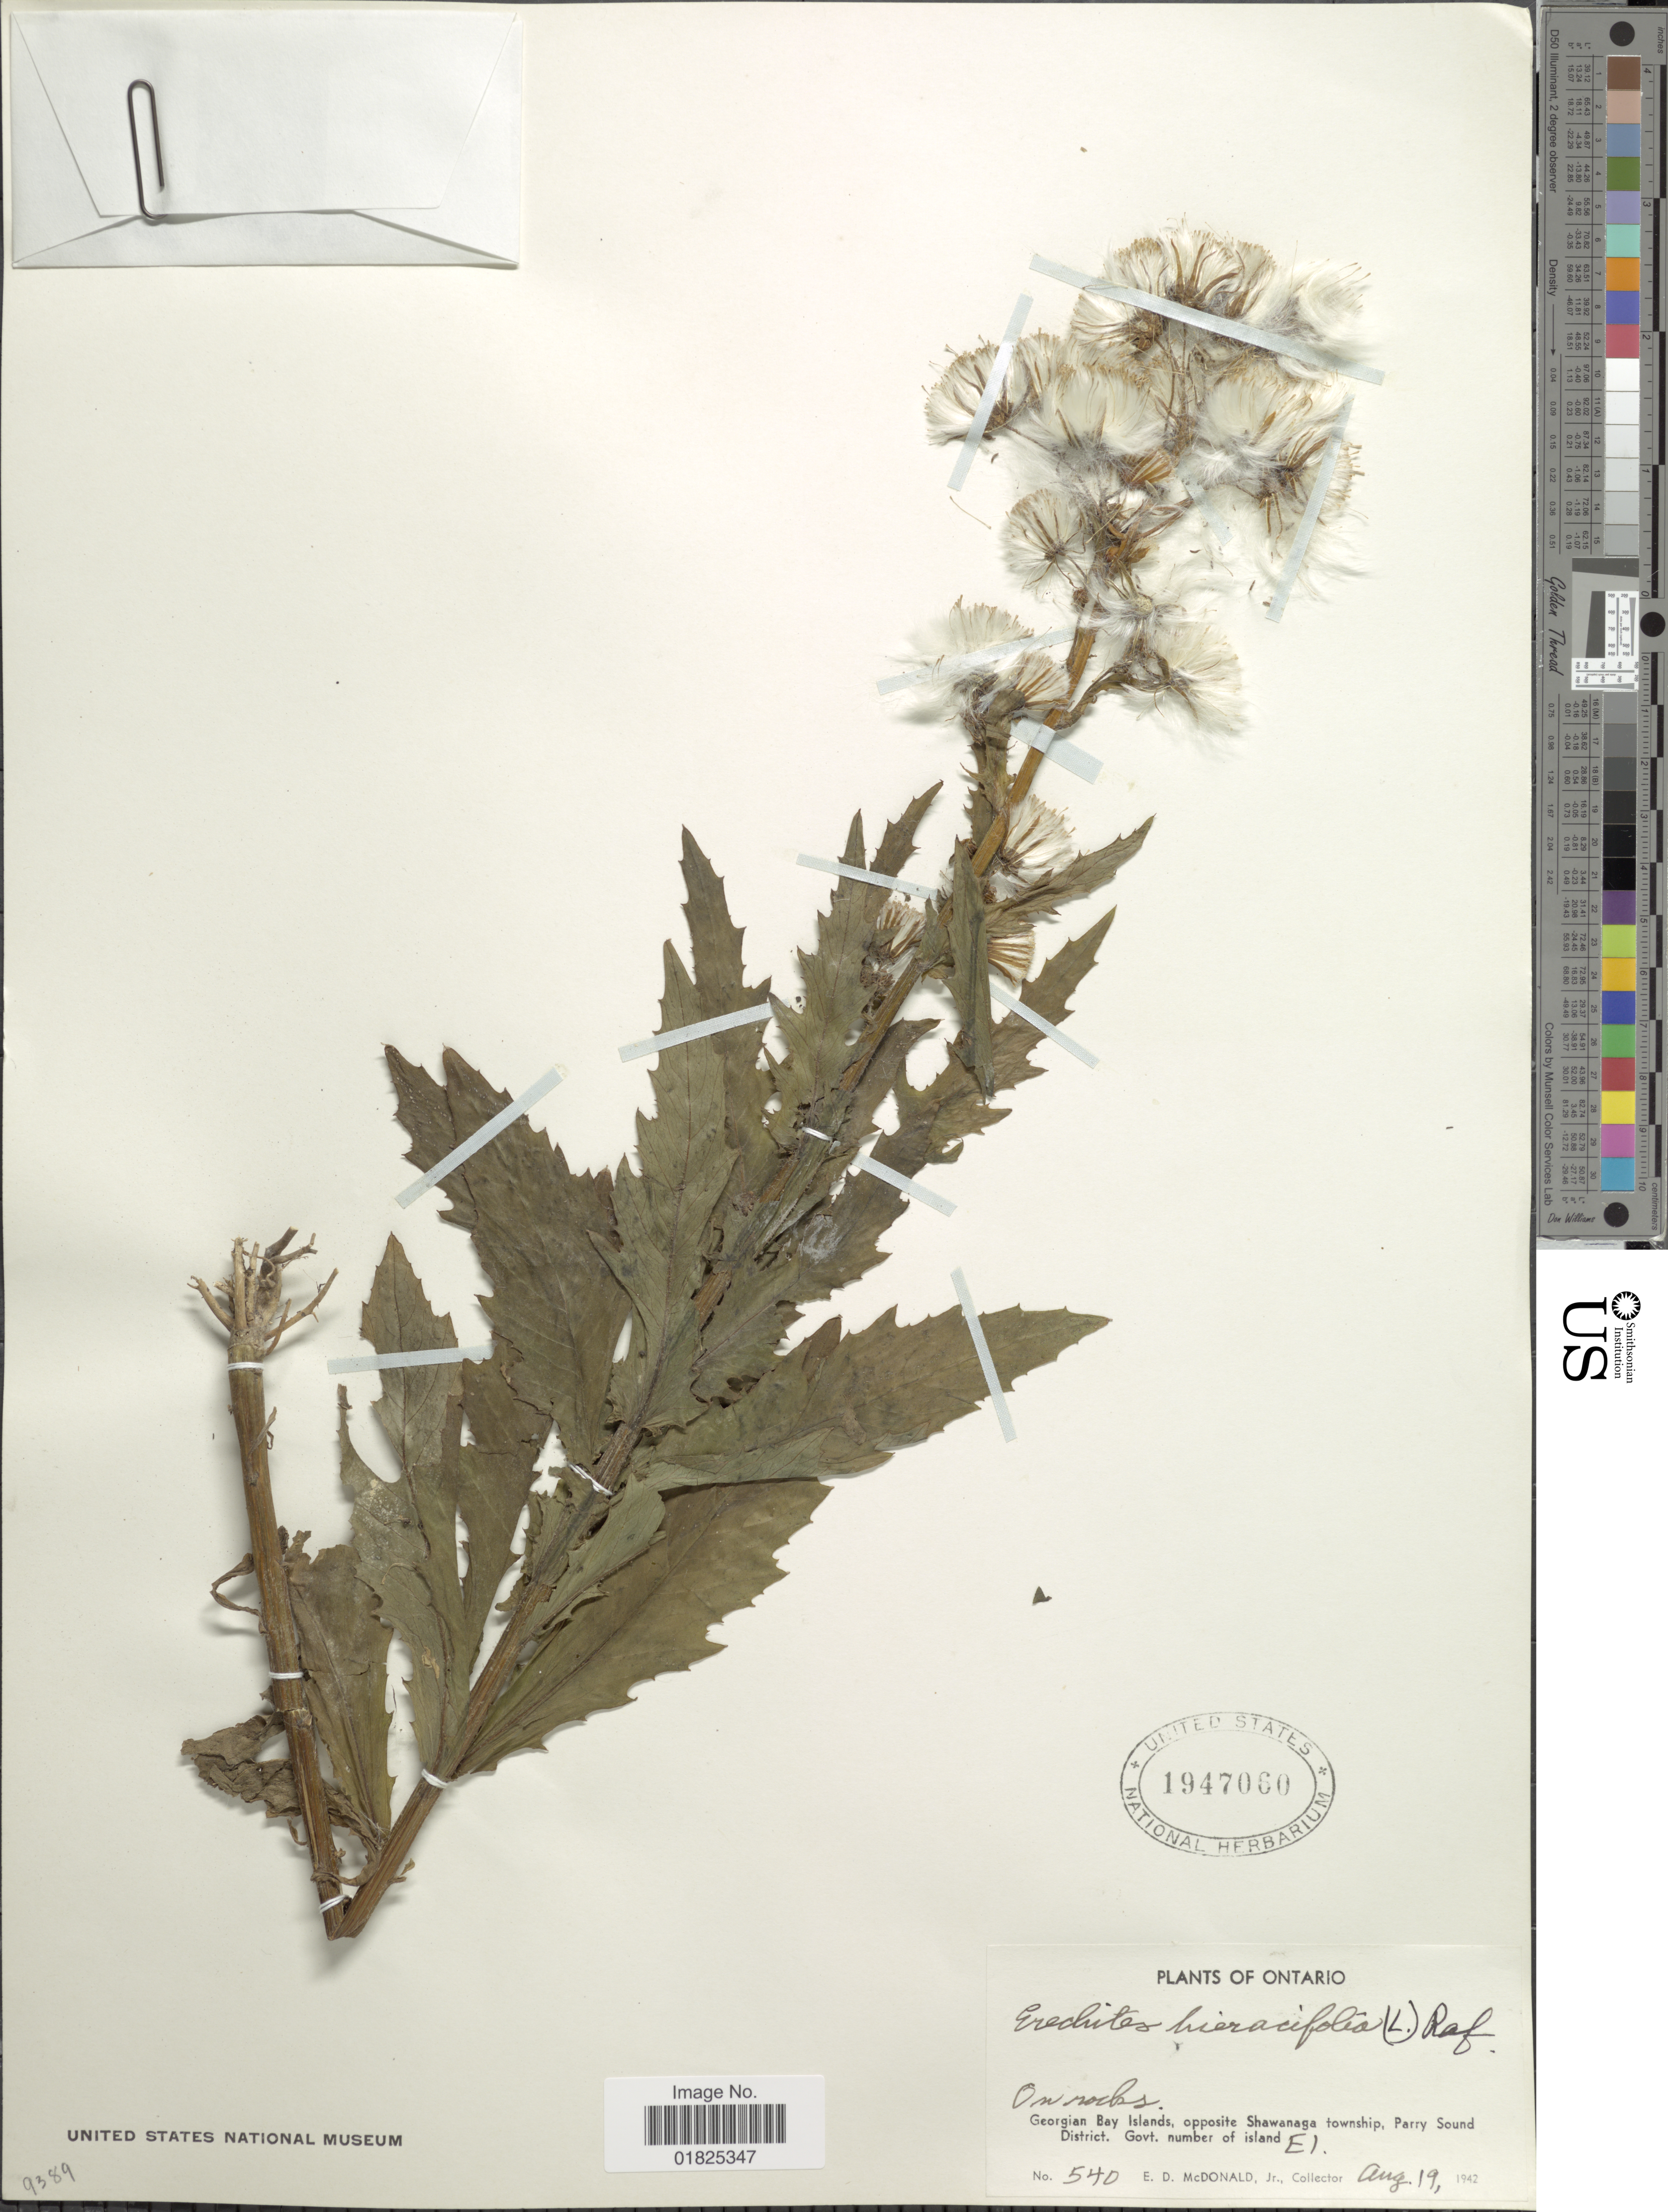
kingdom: Plantae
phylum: Tracheophyta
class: Magnoliopsida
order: Asterales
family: Asteraceae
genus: Erechtites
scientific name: Erechtites hieraciifolius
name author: (L.) Raf. ex DC.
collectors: E. D. McDonald Jr.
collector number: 540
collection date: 1942-08-19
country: Canada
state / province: Ontario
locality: Georgian Bay Islands, opposite Shawanaga township, Parry Sound District. Govt. number of Island E1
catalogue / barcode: US 1947060